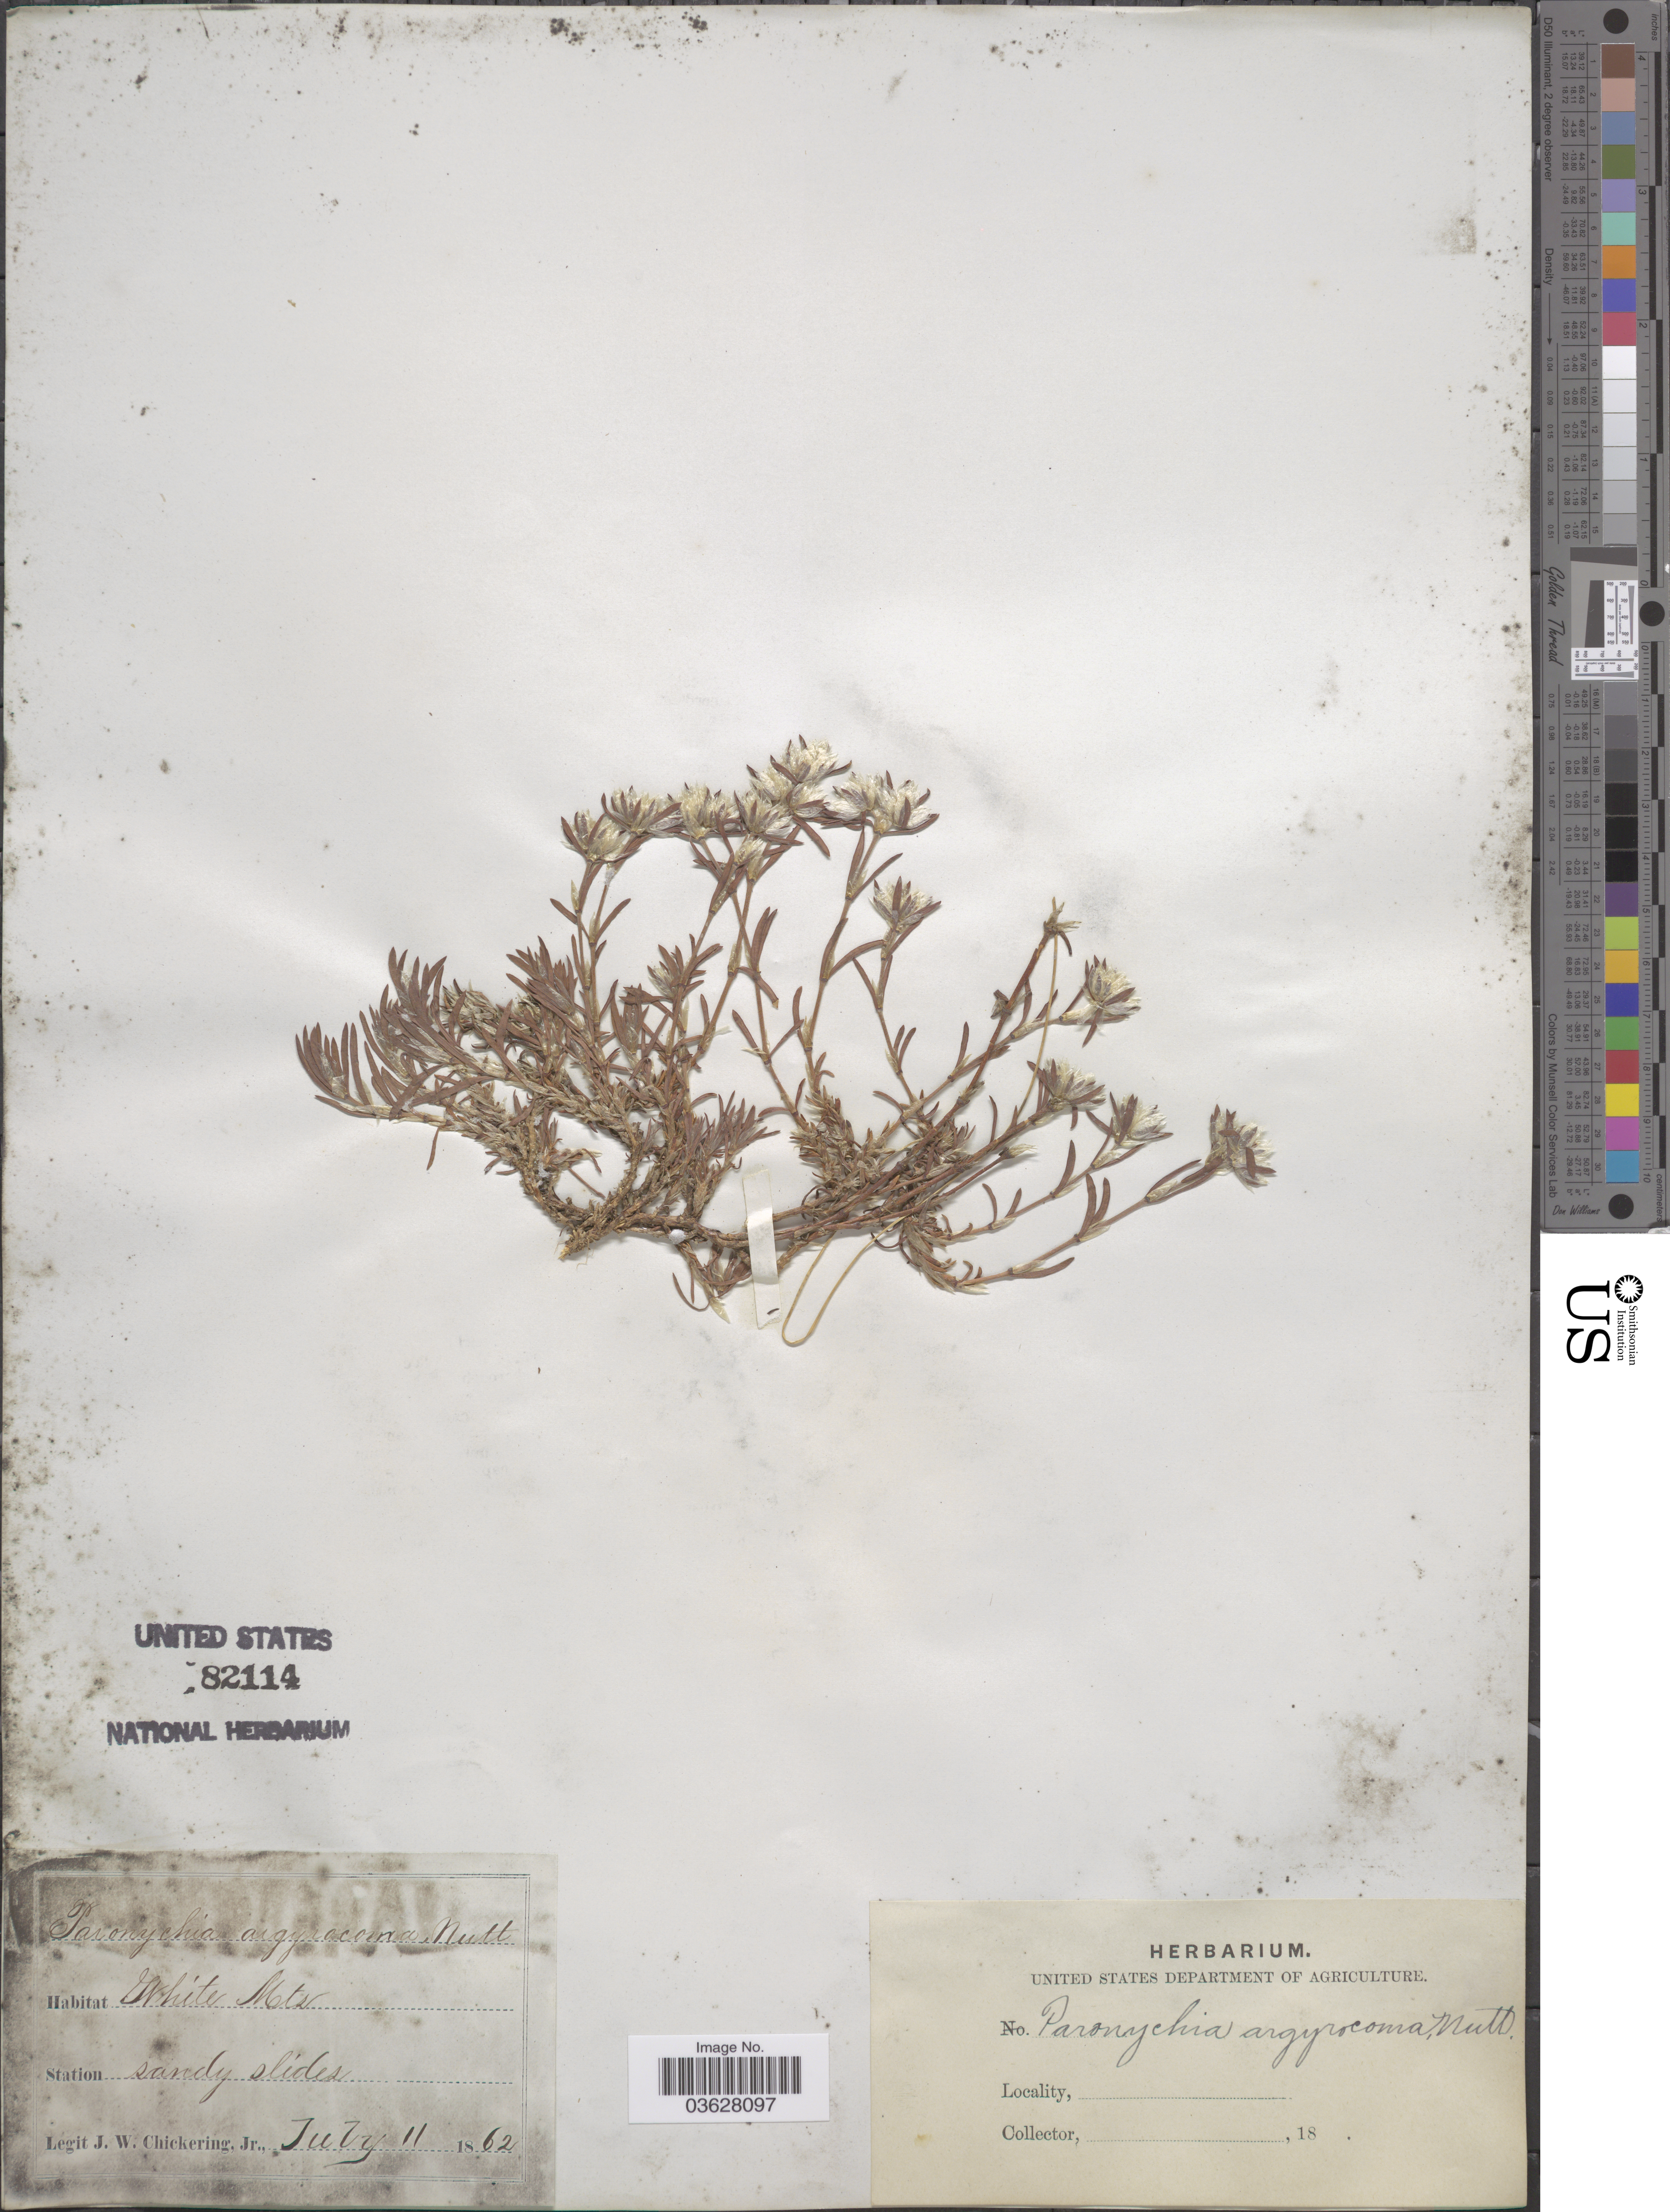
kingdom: Plantae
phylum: Tracheophyta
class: Magnoliopsida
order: Caryophyllales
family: Caryophyllaceae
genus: Paronychia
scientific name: Paronychia argyrocoma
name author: (Michx.) Nutt.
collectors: J. W. Chickering Jr.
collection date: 1862-07-11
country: United States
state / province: New Hampshire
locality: White Mts.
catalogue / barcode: US 82114